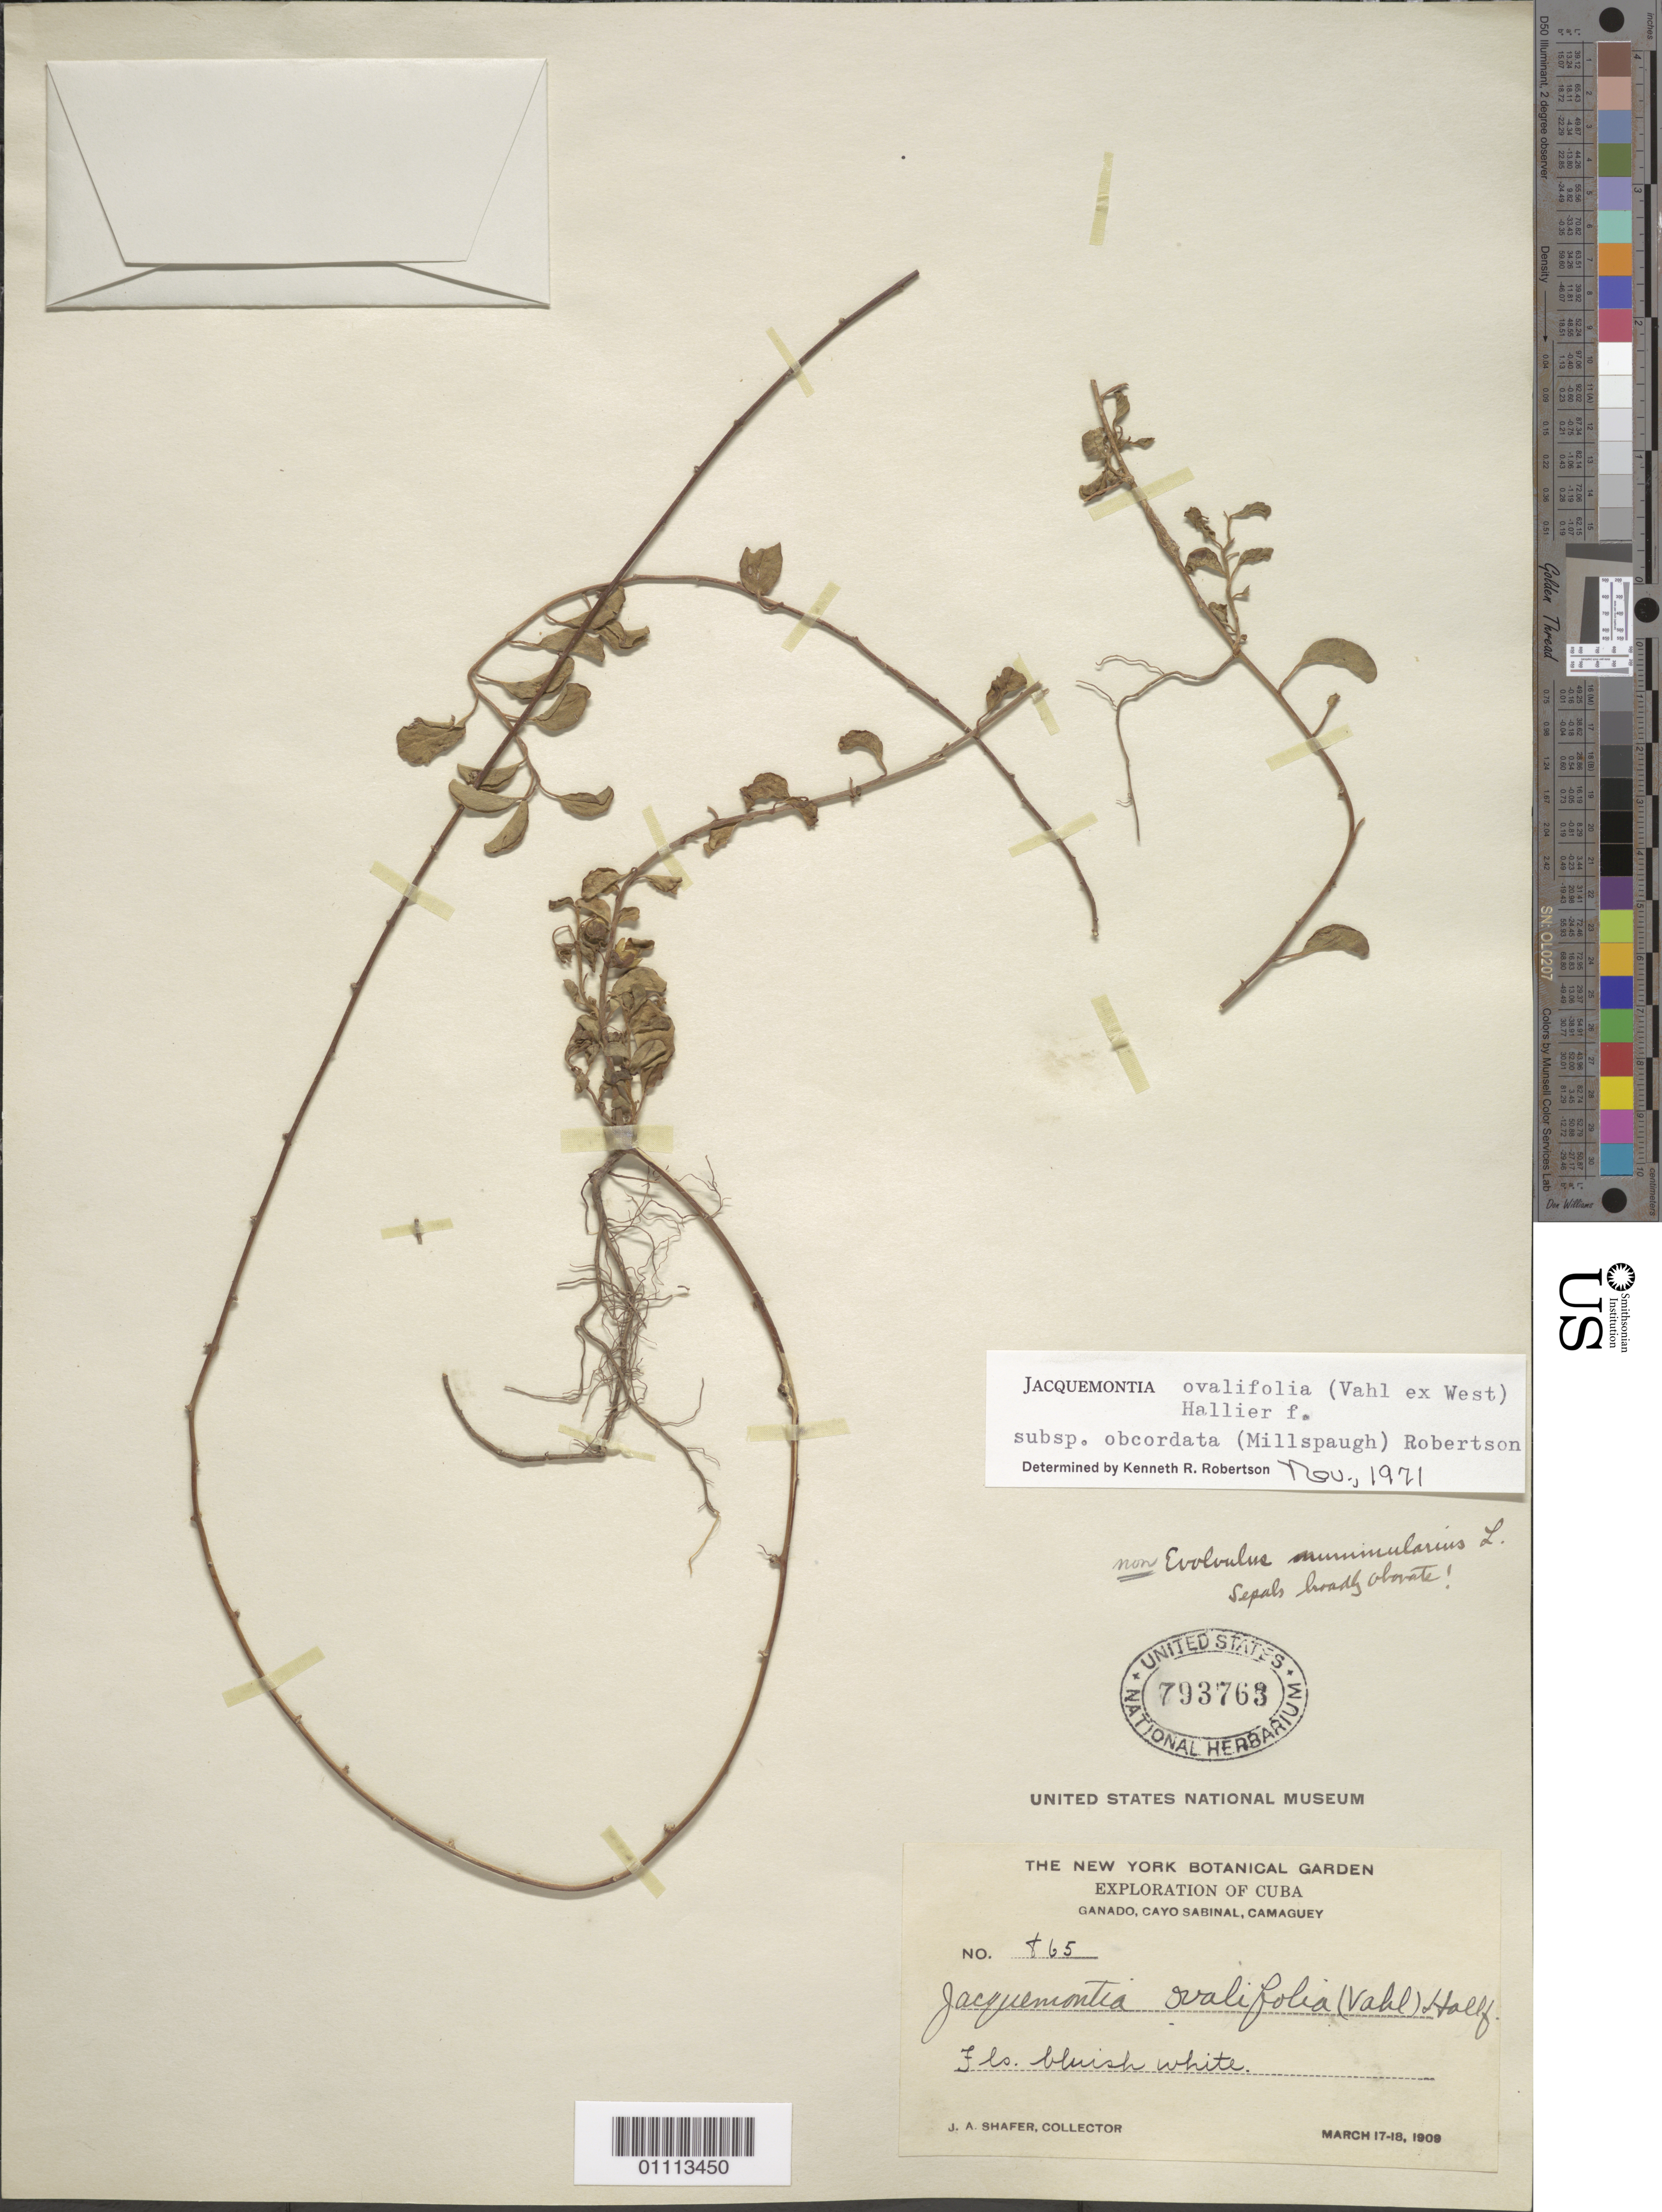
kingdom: Plantae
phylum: Tracheophyta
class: Magnoliopsida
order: Solanales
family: Convolvulaceae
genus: Jacquemontia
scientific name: Jacquemontia ovalifolia subsp. obcordata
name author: (Millsp.) K.R. Robertson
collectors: J. A. Shafer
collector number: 865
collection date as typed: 17 Mar 1909 to 18 Mar 1909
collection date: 1909-03-17/1909-03-18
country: Cuba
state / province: Camagüey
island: Cuba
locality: Ganado, Cayo Sabinal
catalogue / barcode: US 793763